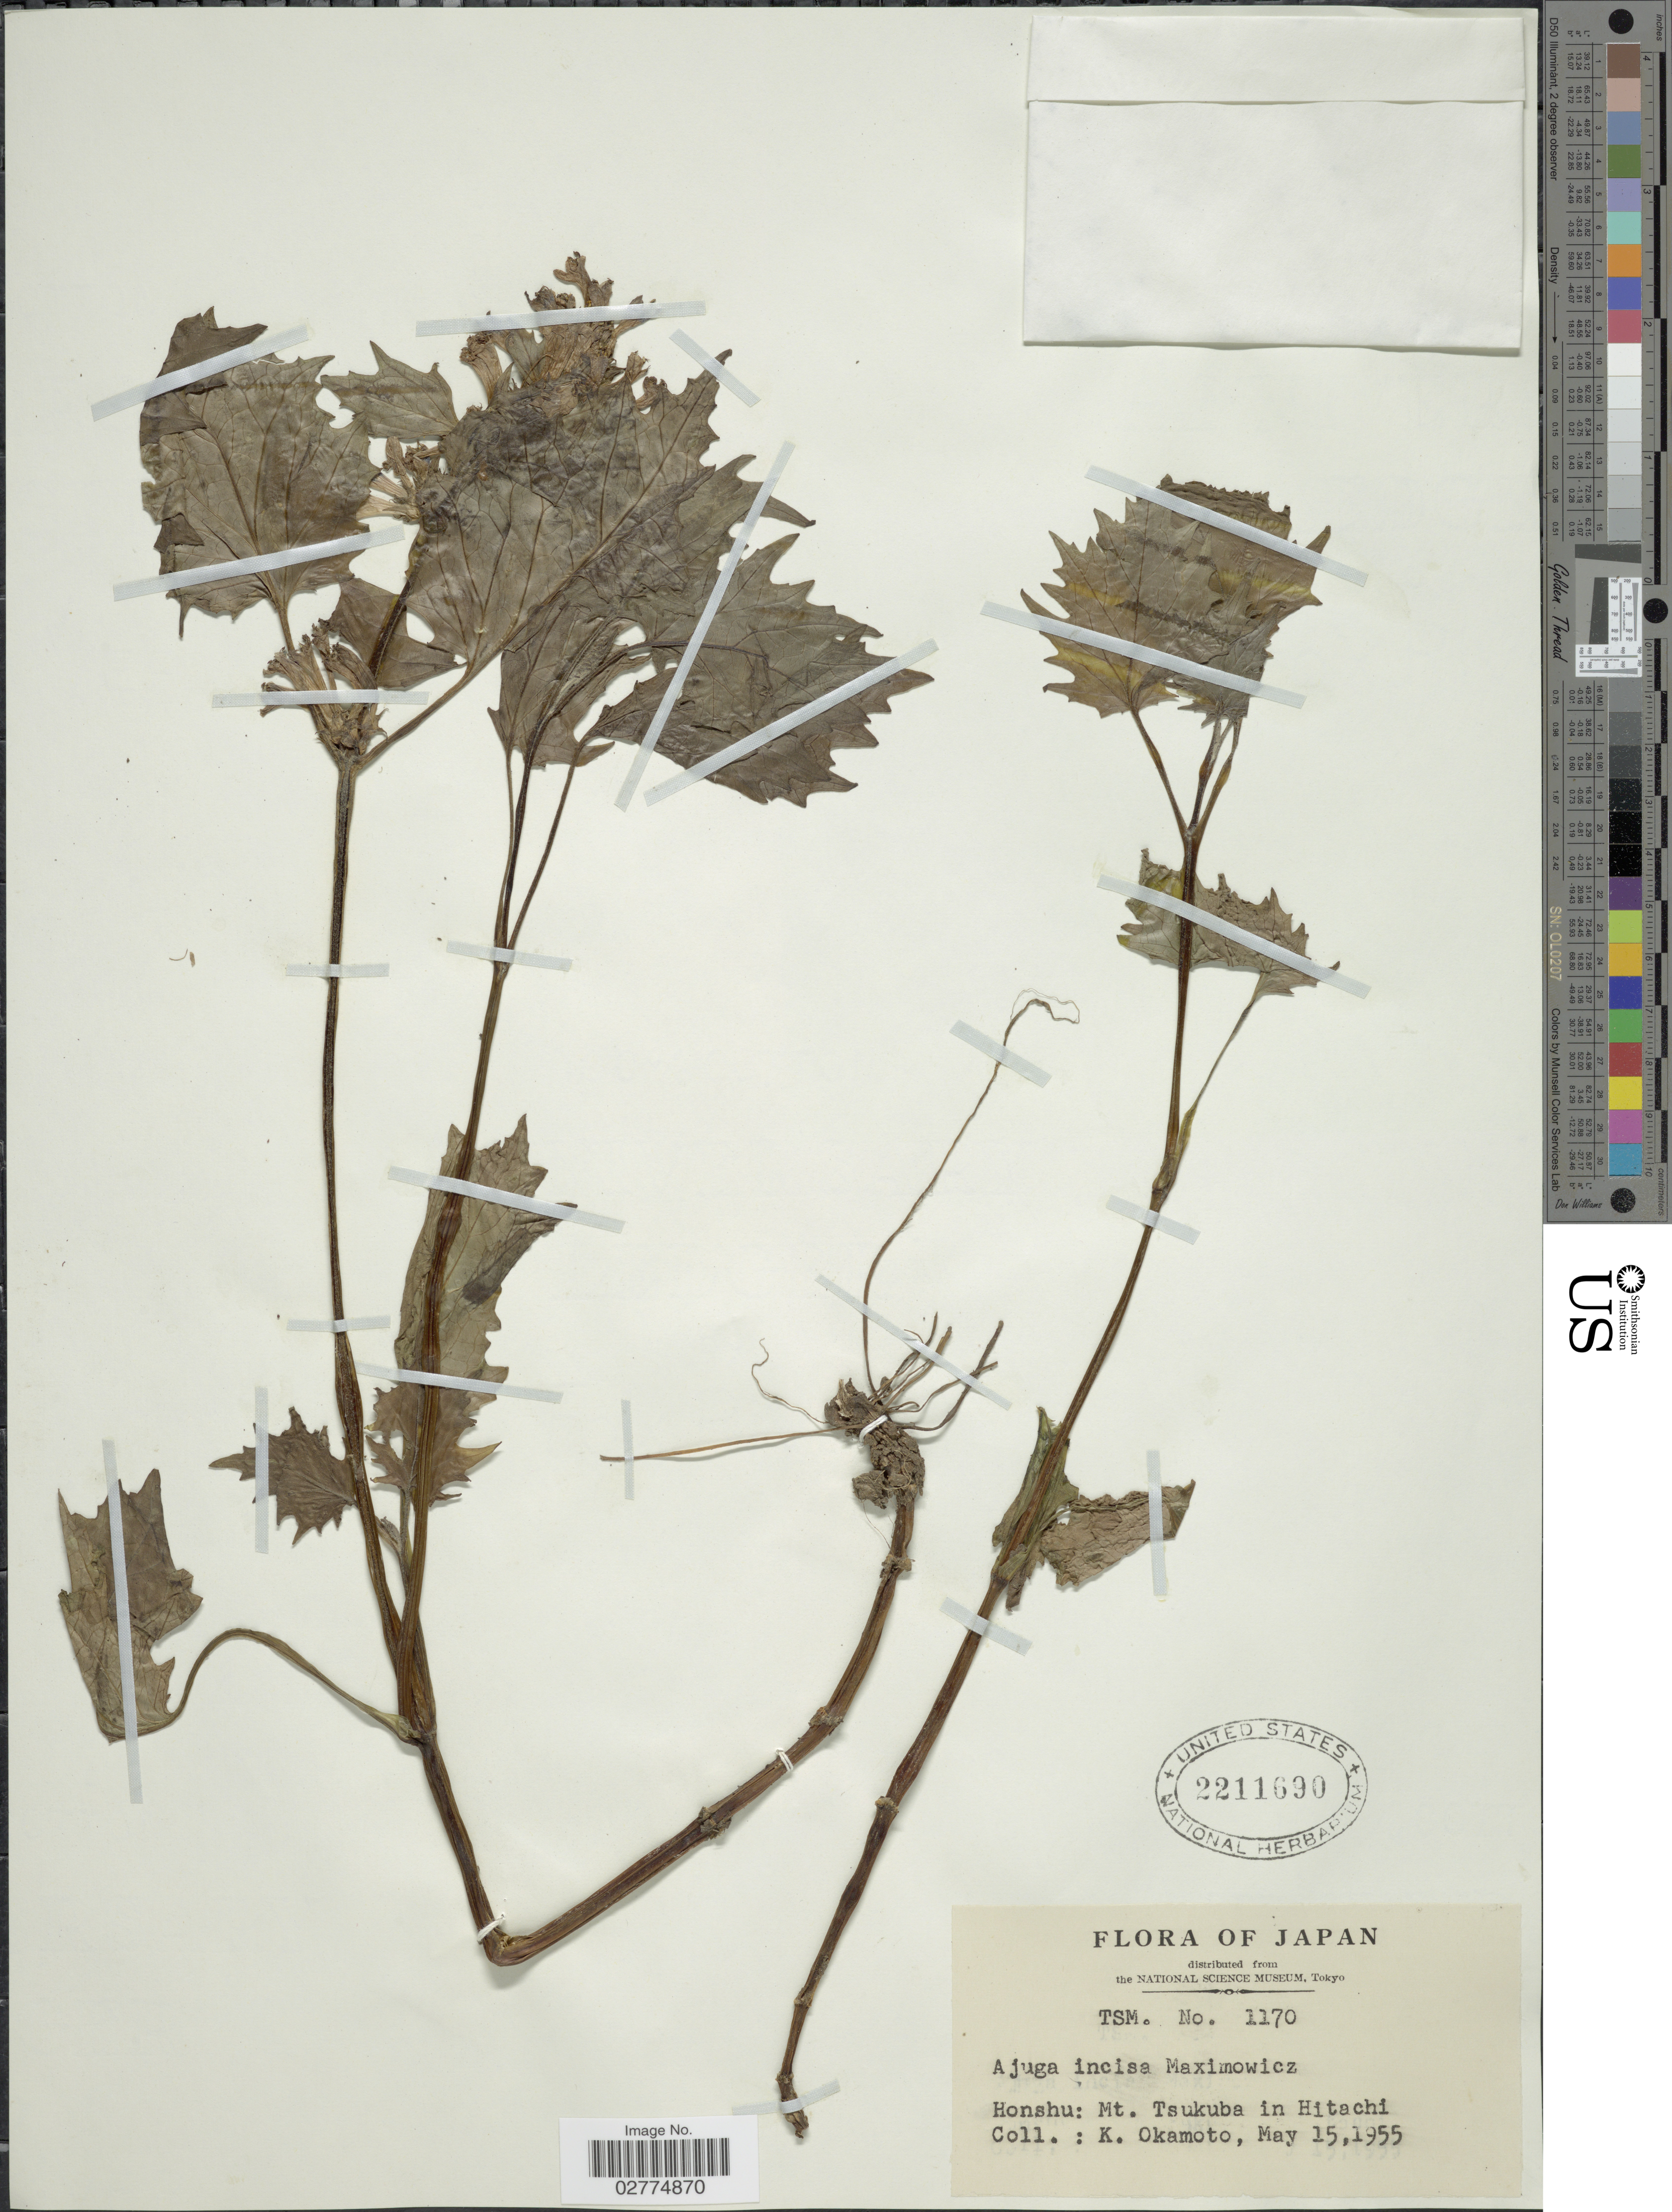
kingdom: Plantae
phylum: Tracheophyta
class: Magnoliopsida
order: Lamiales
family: Lamiaceae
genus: Ajuga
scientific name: Ajuga incisa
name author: Maxim.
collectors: K. Okamoto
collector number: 1170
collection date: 1955-05-15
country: Japan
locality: Honshu, Mt. Tsukuba in Hitachi.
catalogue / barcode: US 2211690